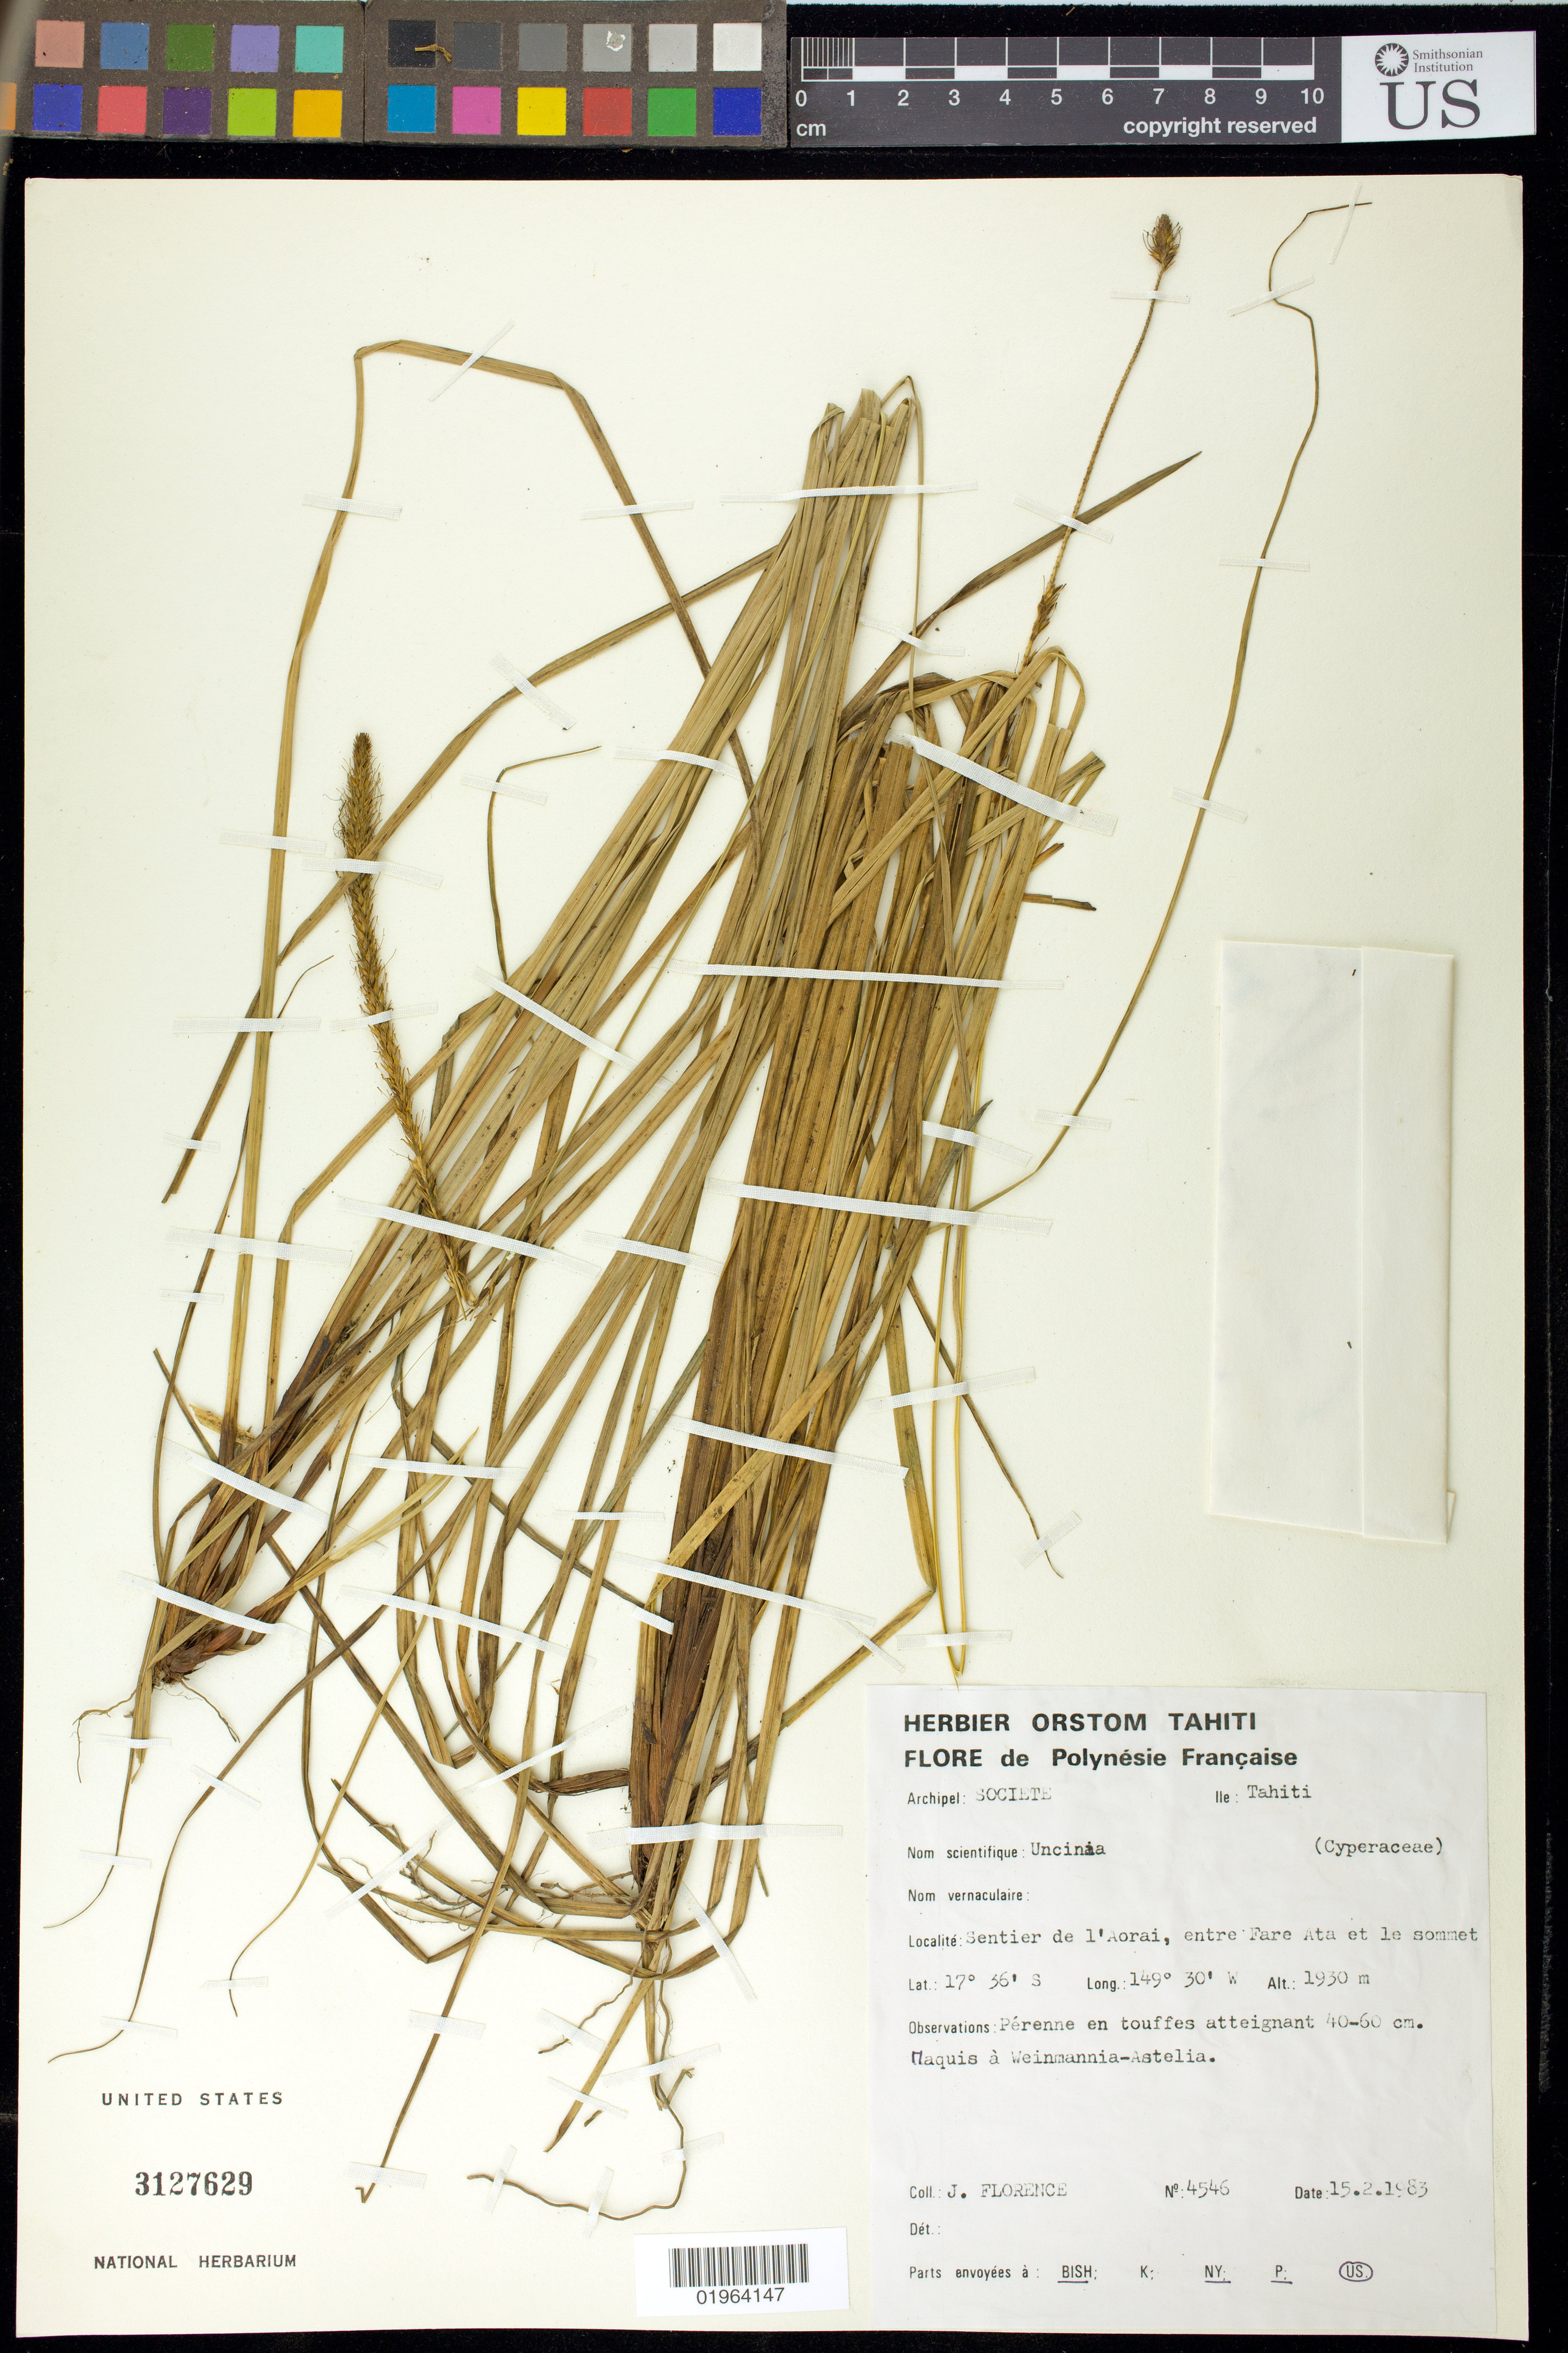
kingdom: Plantae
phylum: Tracheophyta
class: Liliopsida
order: Poales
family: Cyperaceae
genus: Carex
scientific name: Carex uncinata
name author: L. f.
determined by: Strong, Mark T., (BOT), Smithsonian Institution - National Museum of Natural History (UNITED STATES)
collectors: J. Florence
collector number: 4546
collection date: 1983-02-15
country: French Polynesia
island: Tahiti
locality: Archipel: Societe, Ile: Tahiti, Sentier de l 'Aorai, entre Fare Ata et le sommet.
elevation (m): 1930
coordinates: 17 36 S, 149 30 W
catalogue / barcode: US 3127629